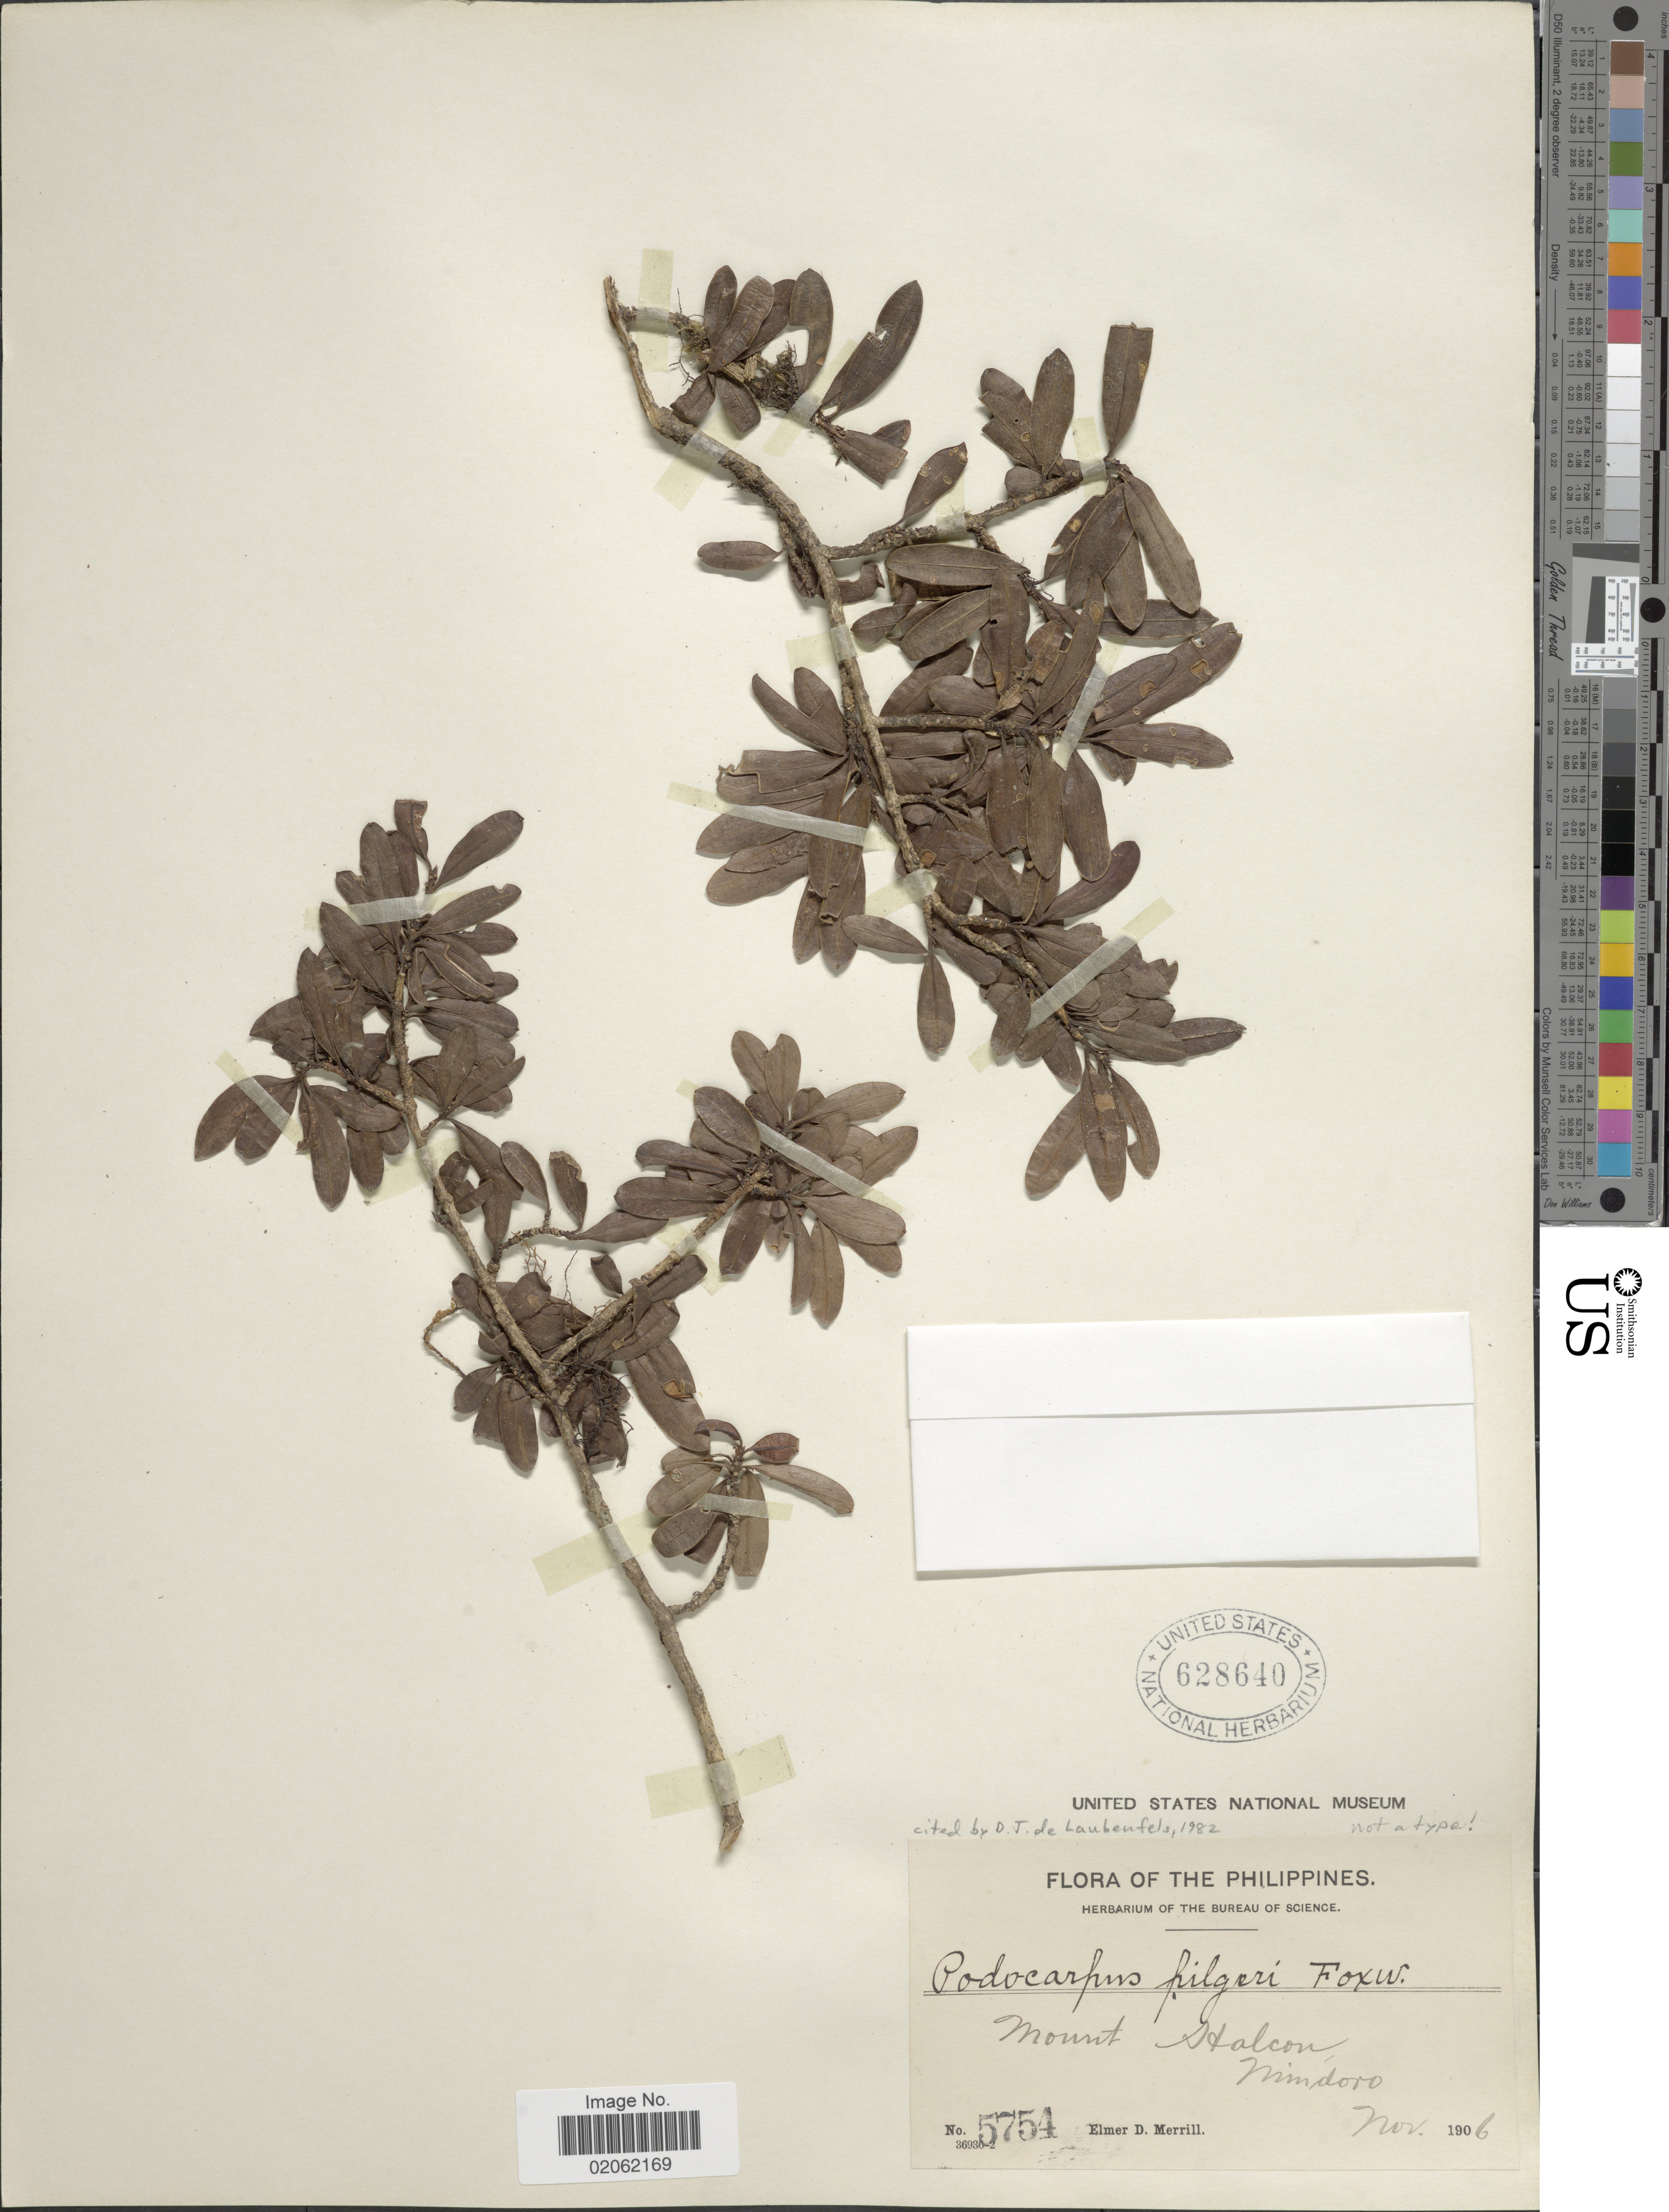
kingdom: Plantae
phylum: Tracheophyta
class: Pinopsida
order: Pinales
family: Podocarpaceae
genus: Podocarpus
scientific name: Podocarpus pilgeri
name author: Foxw.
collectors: E. D. Merrill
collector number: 5754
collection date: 1906-11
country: Philippines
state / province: Mimaropa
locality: Mount Halcon, Mindoro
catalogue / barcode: US 628640